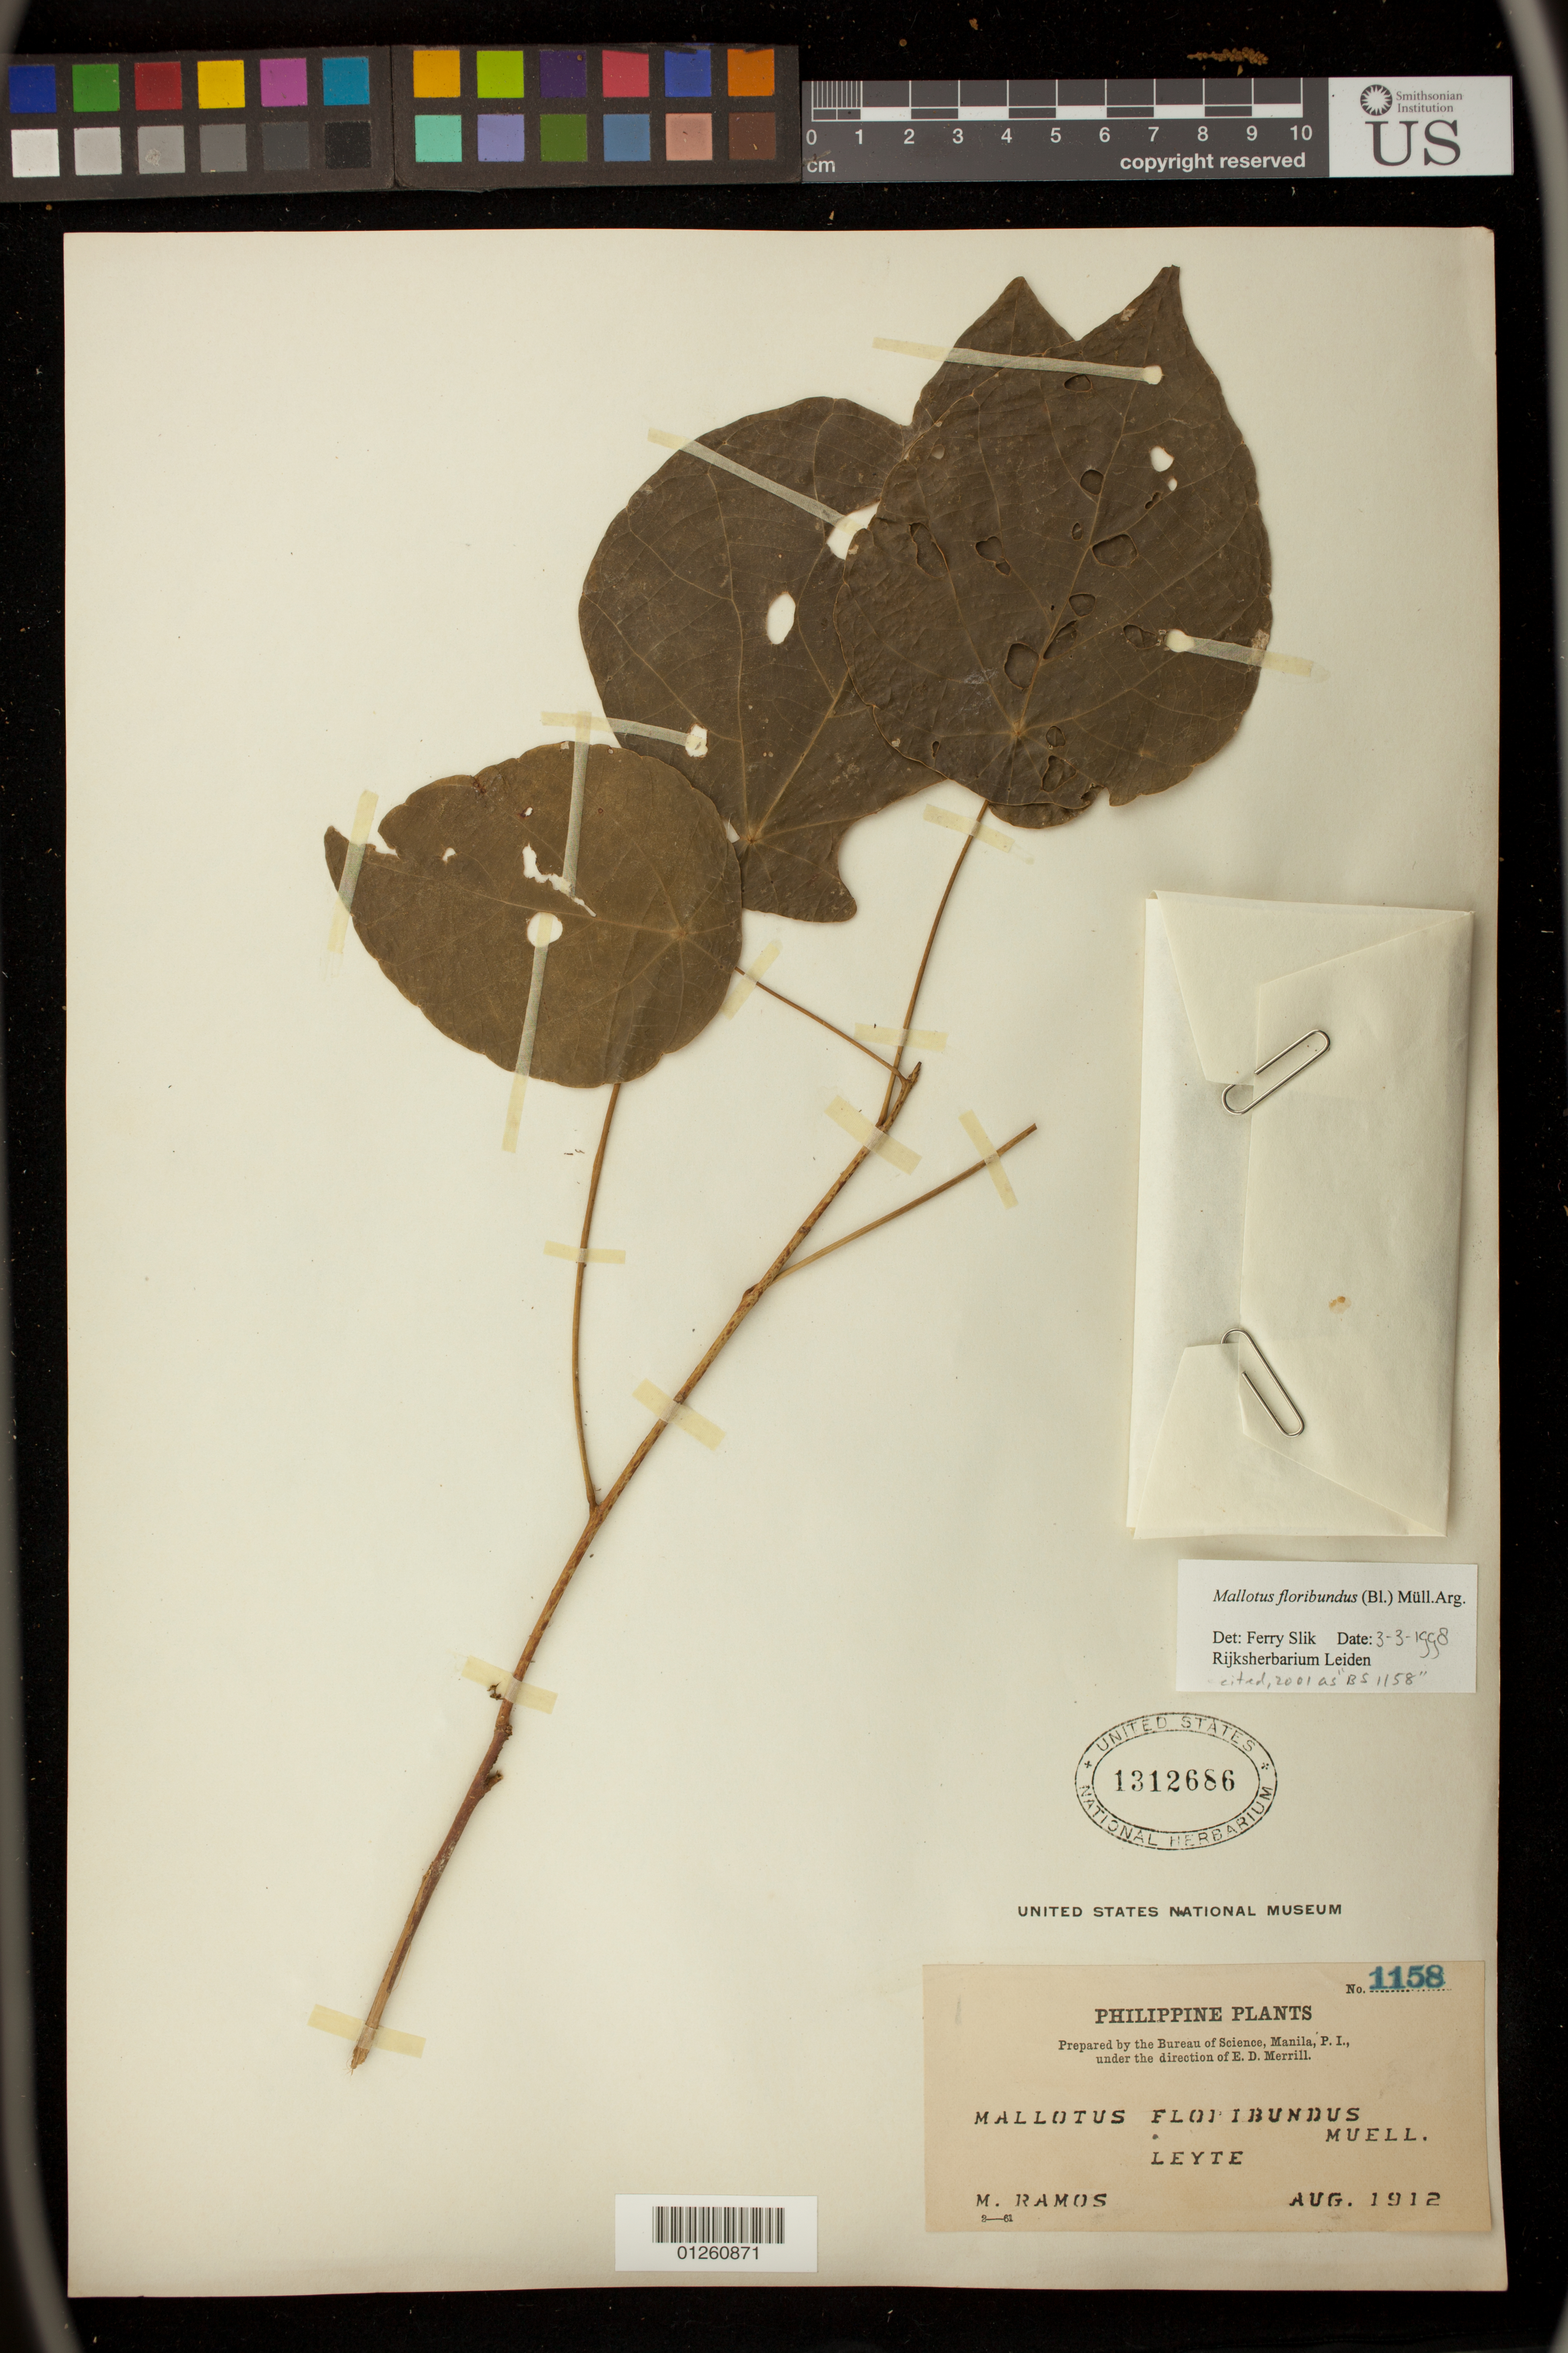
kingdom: Plantae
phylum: Tracheophyta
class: Magnoliopsida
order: Malpighiales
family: Euphorbiaceae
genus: Mallotus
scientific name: Mallotus floribundus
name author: (Blume) Müll. Arg.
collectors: M. Ramos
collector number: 1158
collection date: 1912-08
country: Philippines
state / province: Eastern Visayas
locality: Leyte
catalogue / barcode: US 1312686